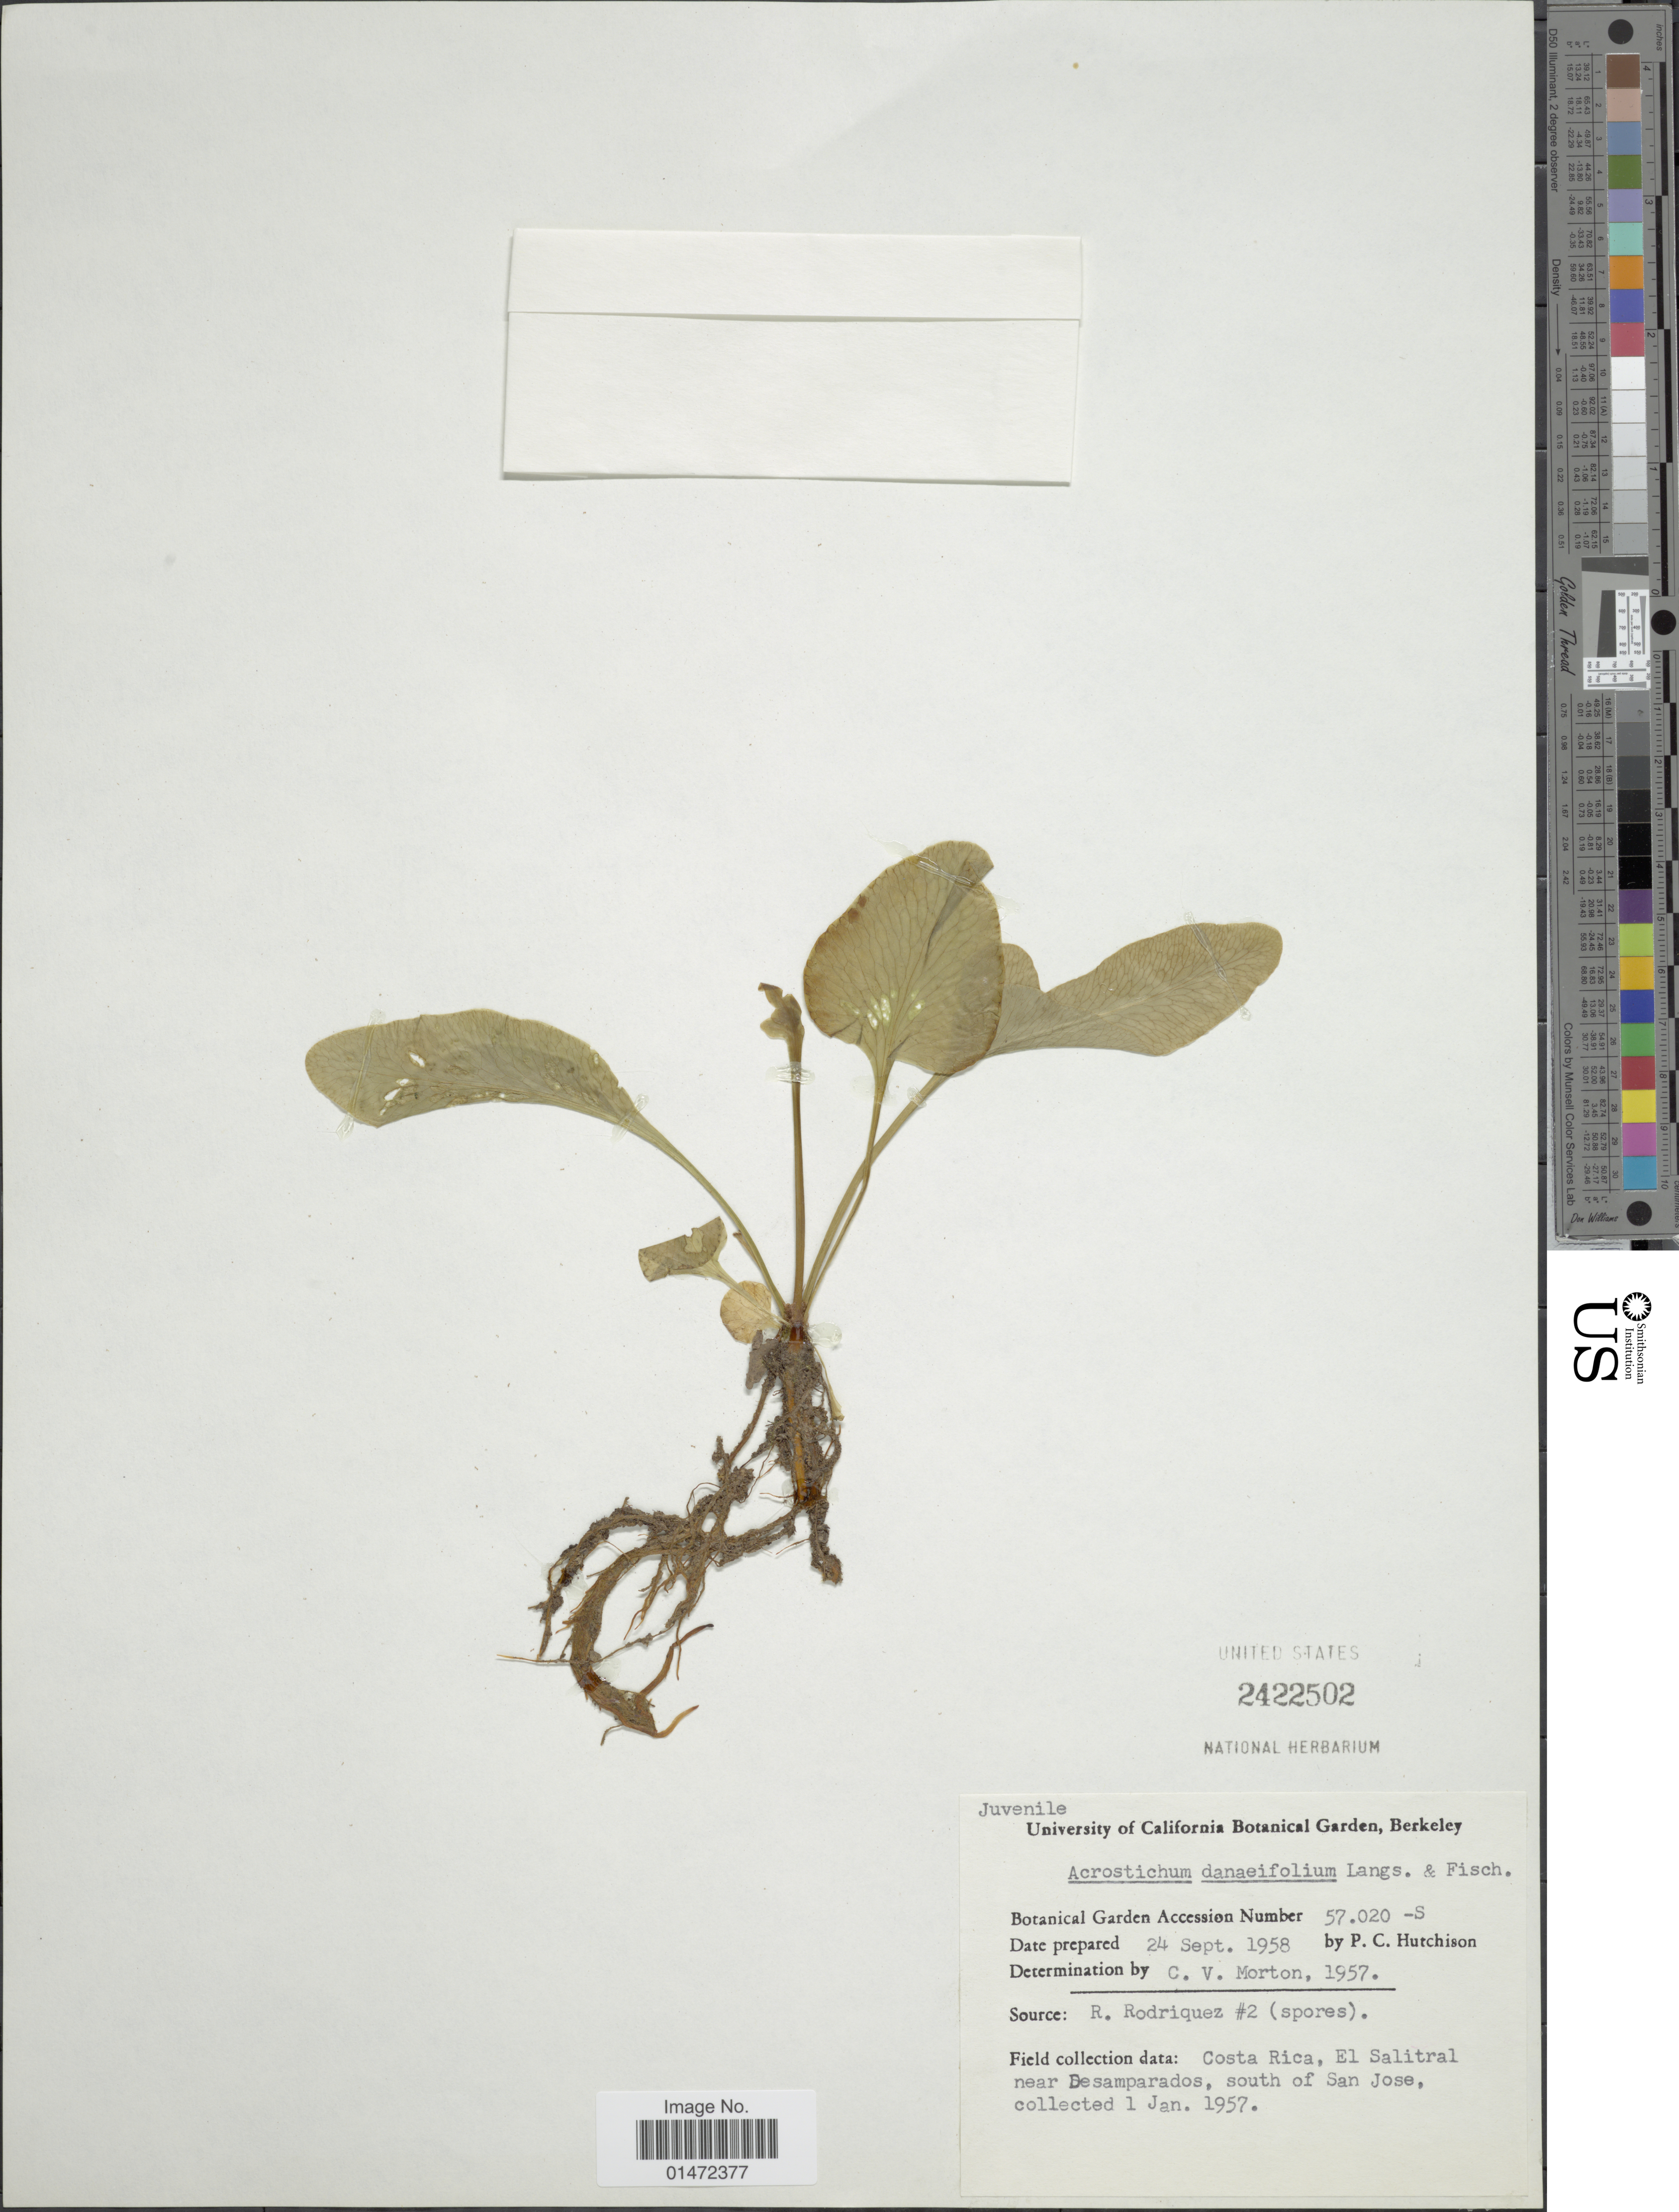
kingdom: Plantae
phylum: Tracheophyta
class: Polypodiopsida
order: Polypodiales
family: Pteridaceae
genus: Acrostichum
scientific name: Acrostichum danaeifolium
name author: Langsd. & Fisch.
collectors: P. C. Hutchison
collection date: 1958-09-24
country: United States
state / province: California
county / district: Alameda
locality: Juvenile [unsure placement] University of California Botanical Garden, Berkeley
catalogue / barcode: US 2422502